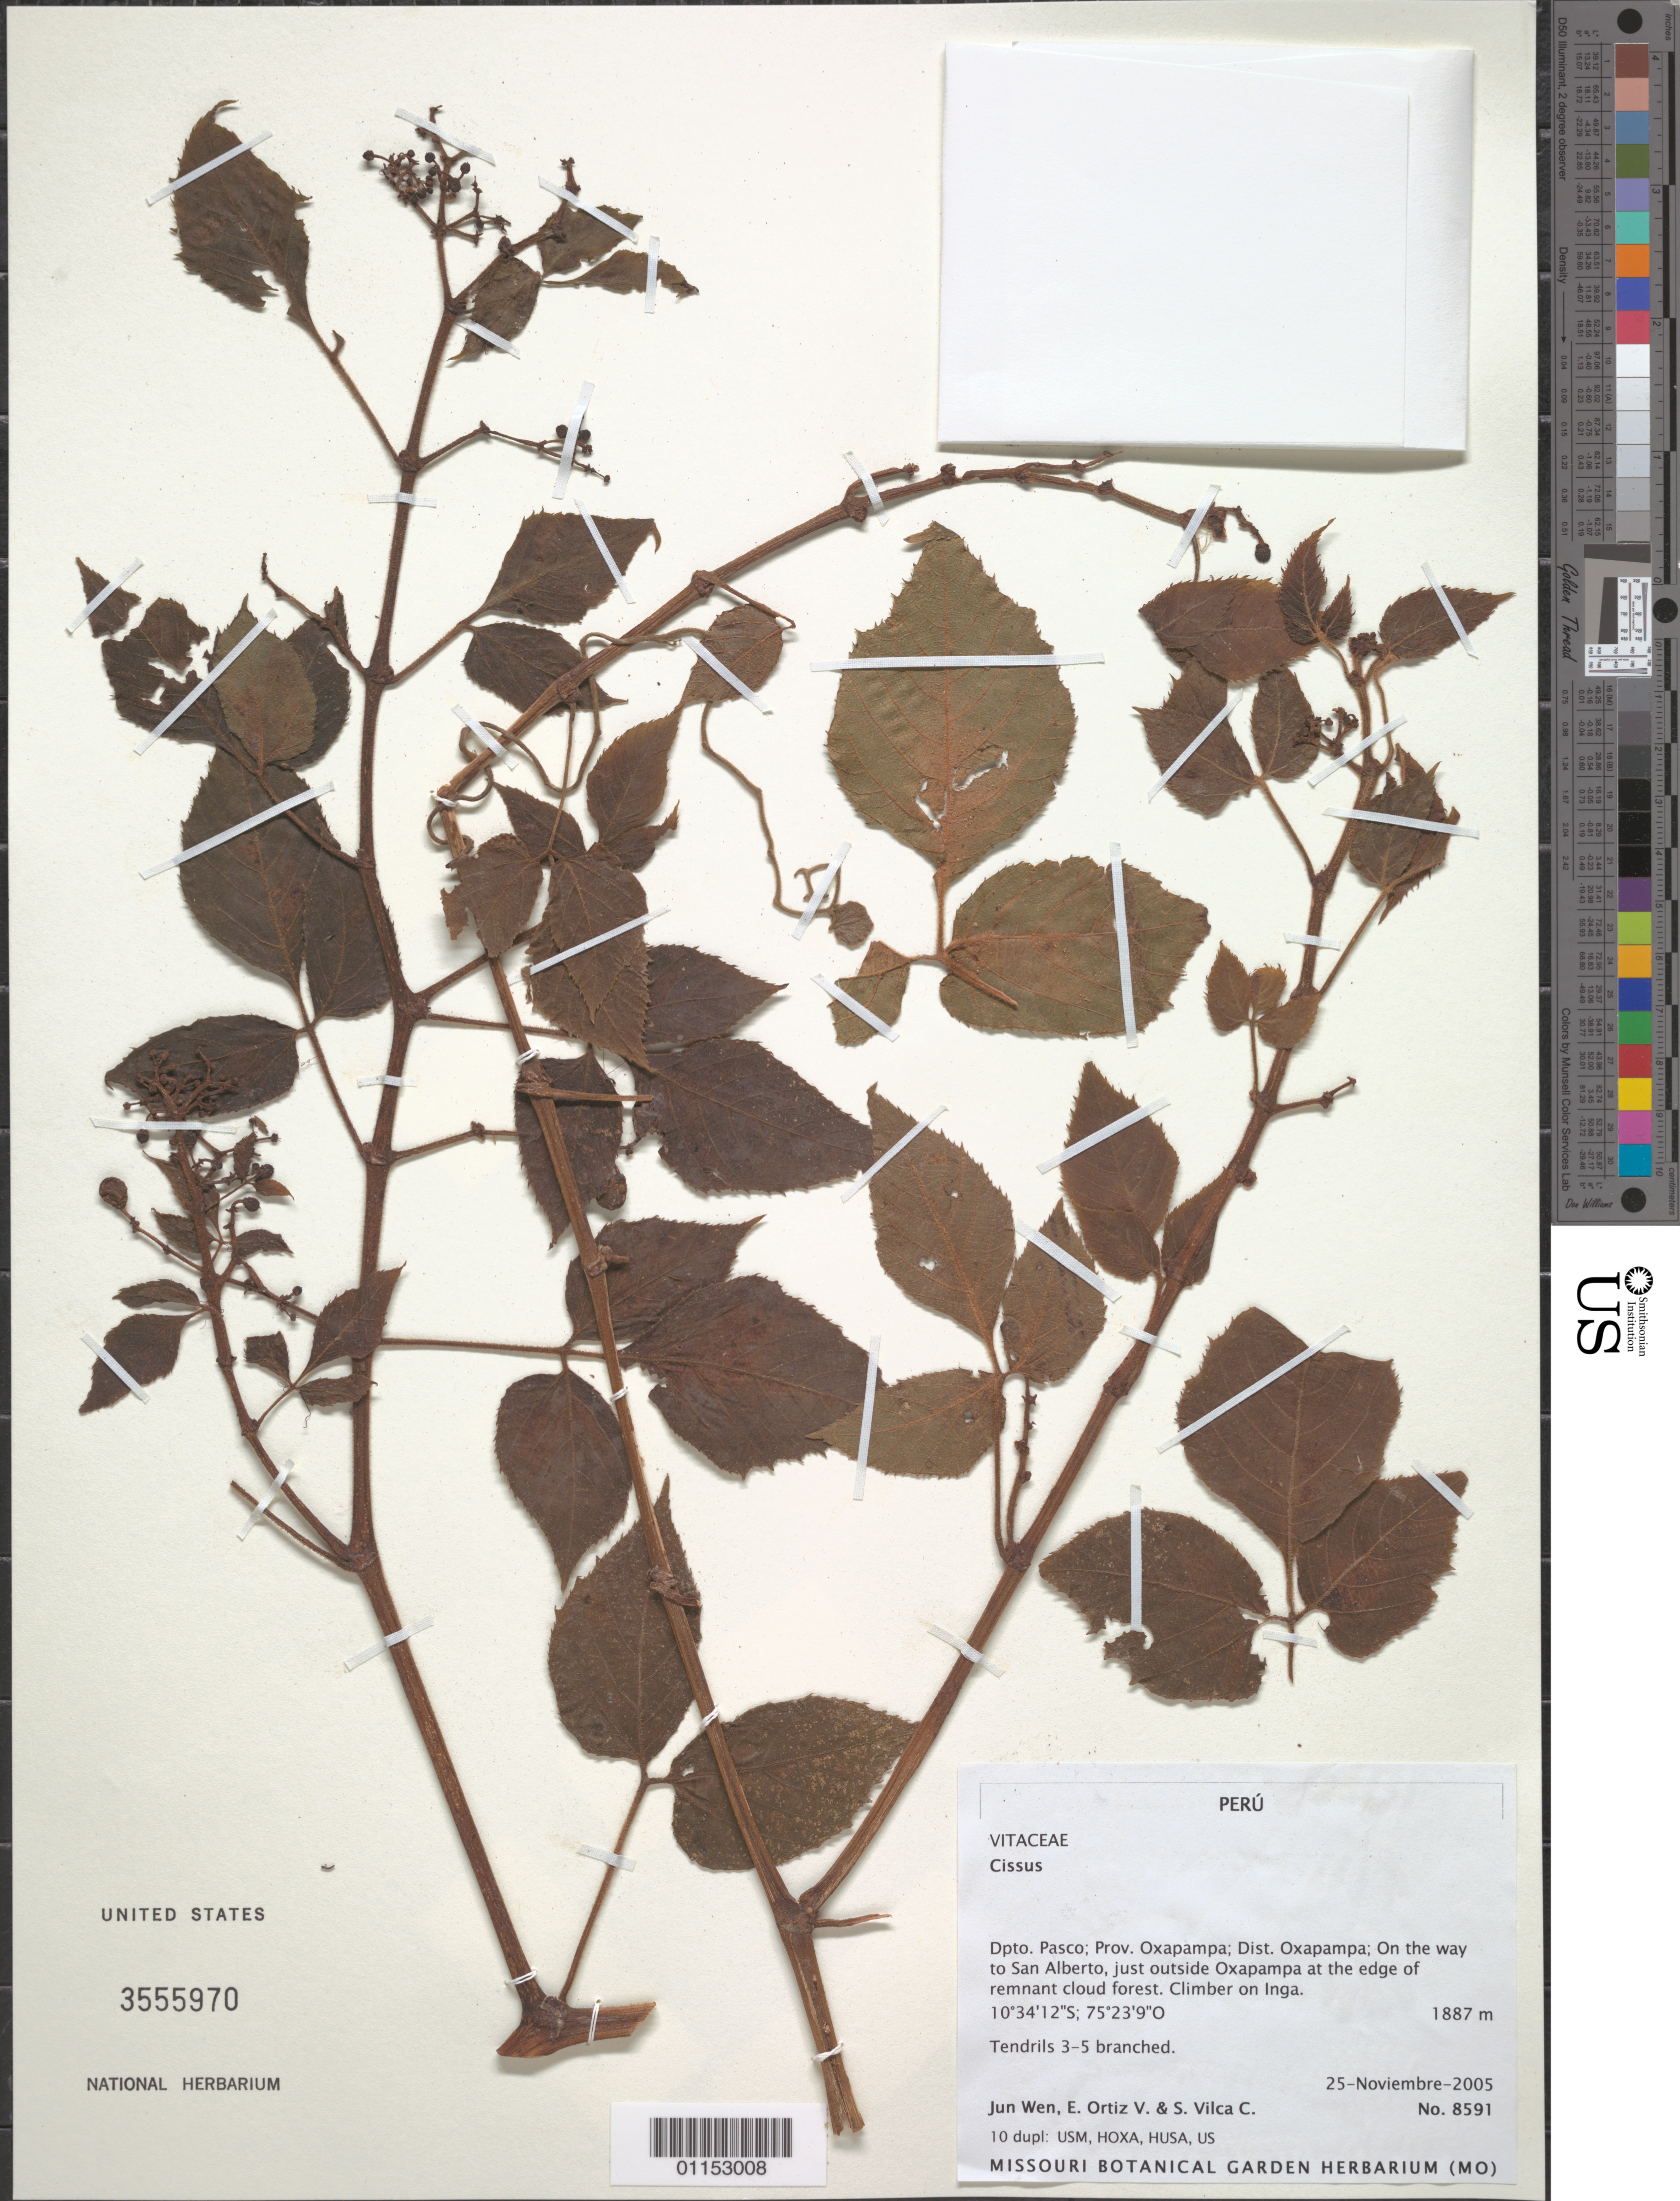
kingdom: Plantae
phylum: Tracheophyta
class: Magnoliopsida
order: Vitales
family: Vitaceae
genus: Cissus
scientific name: Cissus sp.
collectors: J. Wen, E. Ortiz V. & S. Vilca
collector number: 8591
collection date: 2005-11-25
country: Peru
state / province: Pasco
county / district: Oxapampa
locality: Prov. Oxapampa. On the way to San Alberto, just outside Oxapampa.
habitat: At the edge of remnant cloud forest. Climber.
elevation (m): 1887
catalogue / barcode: US 3555970